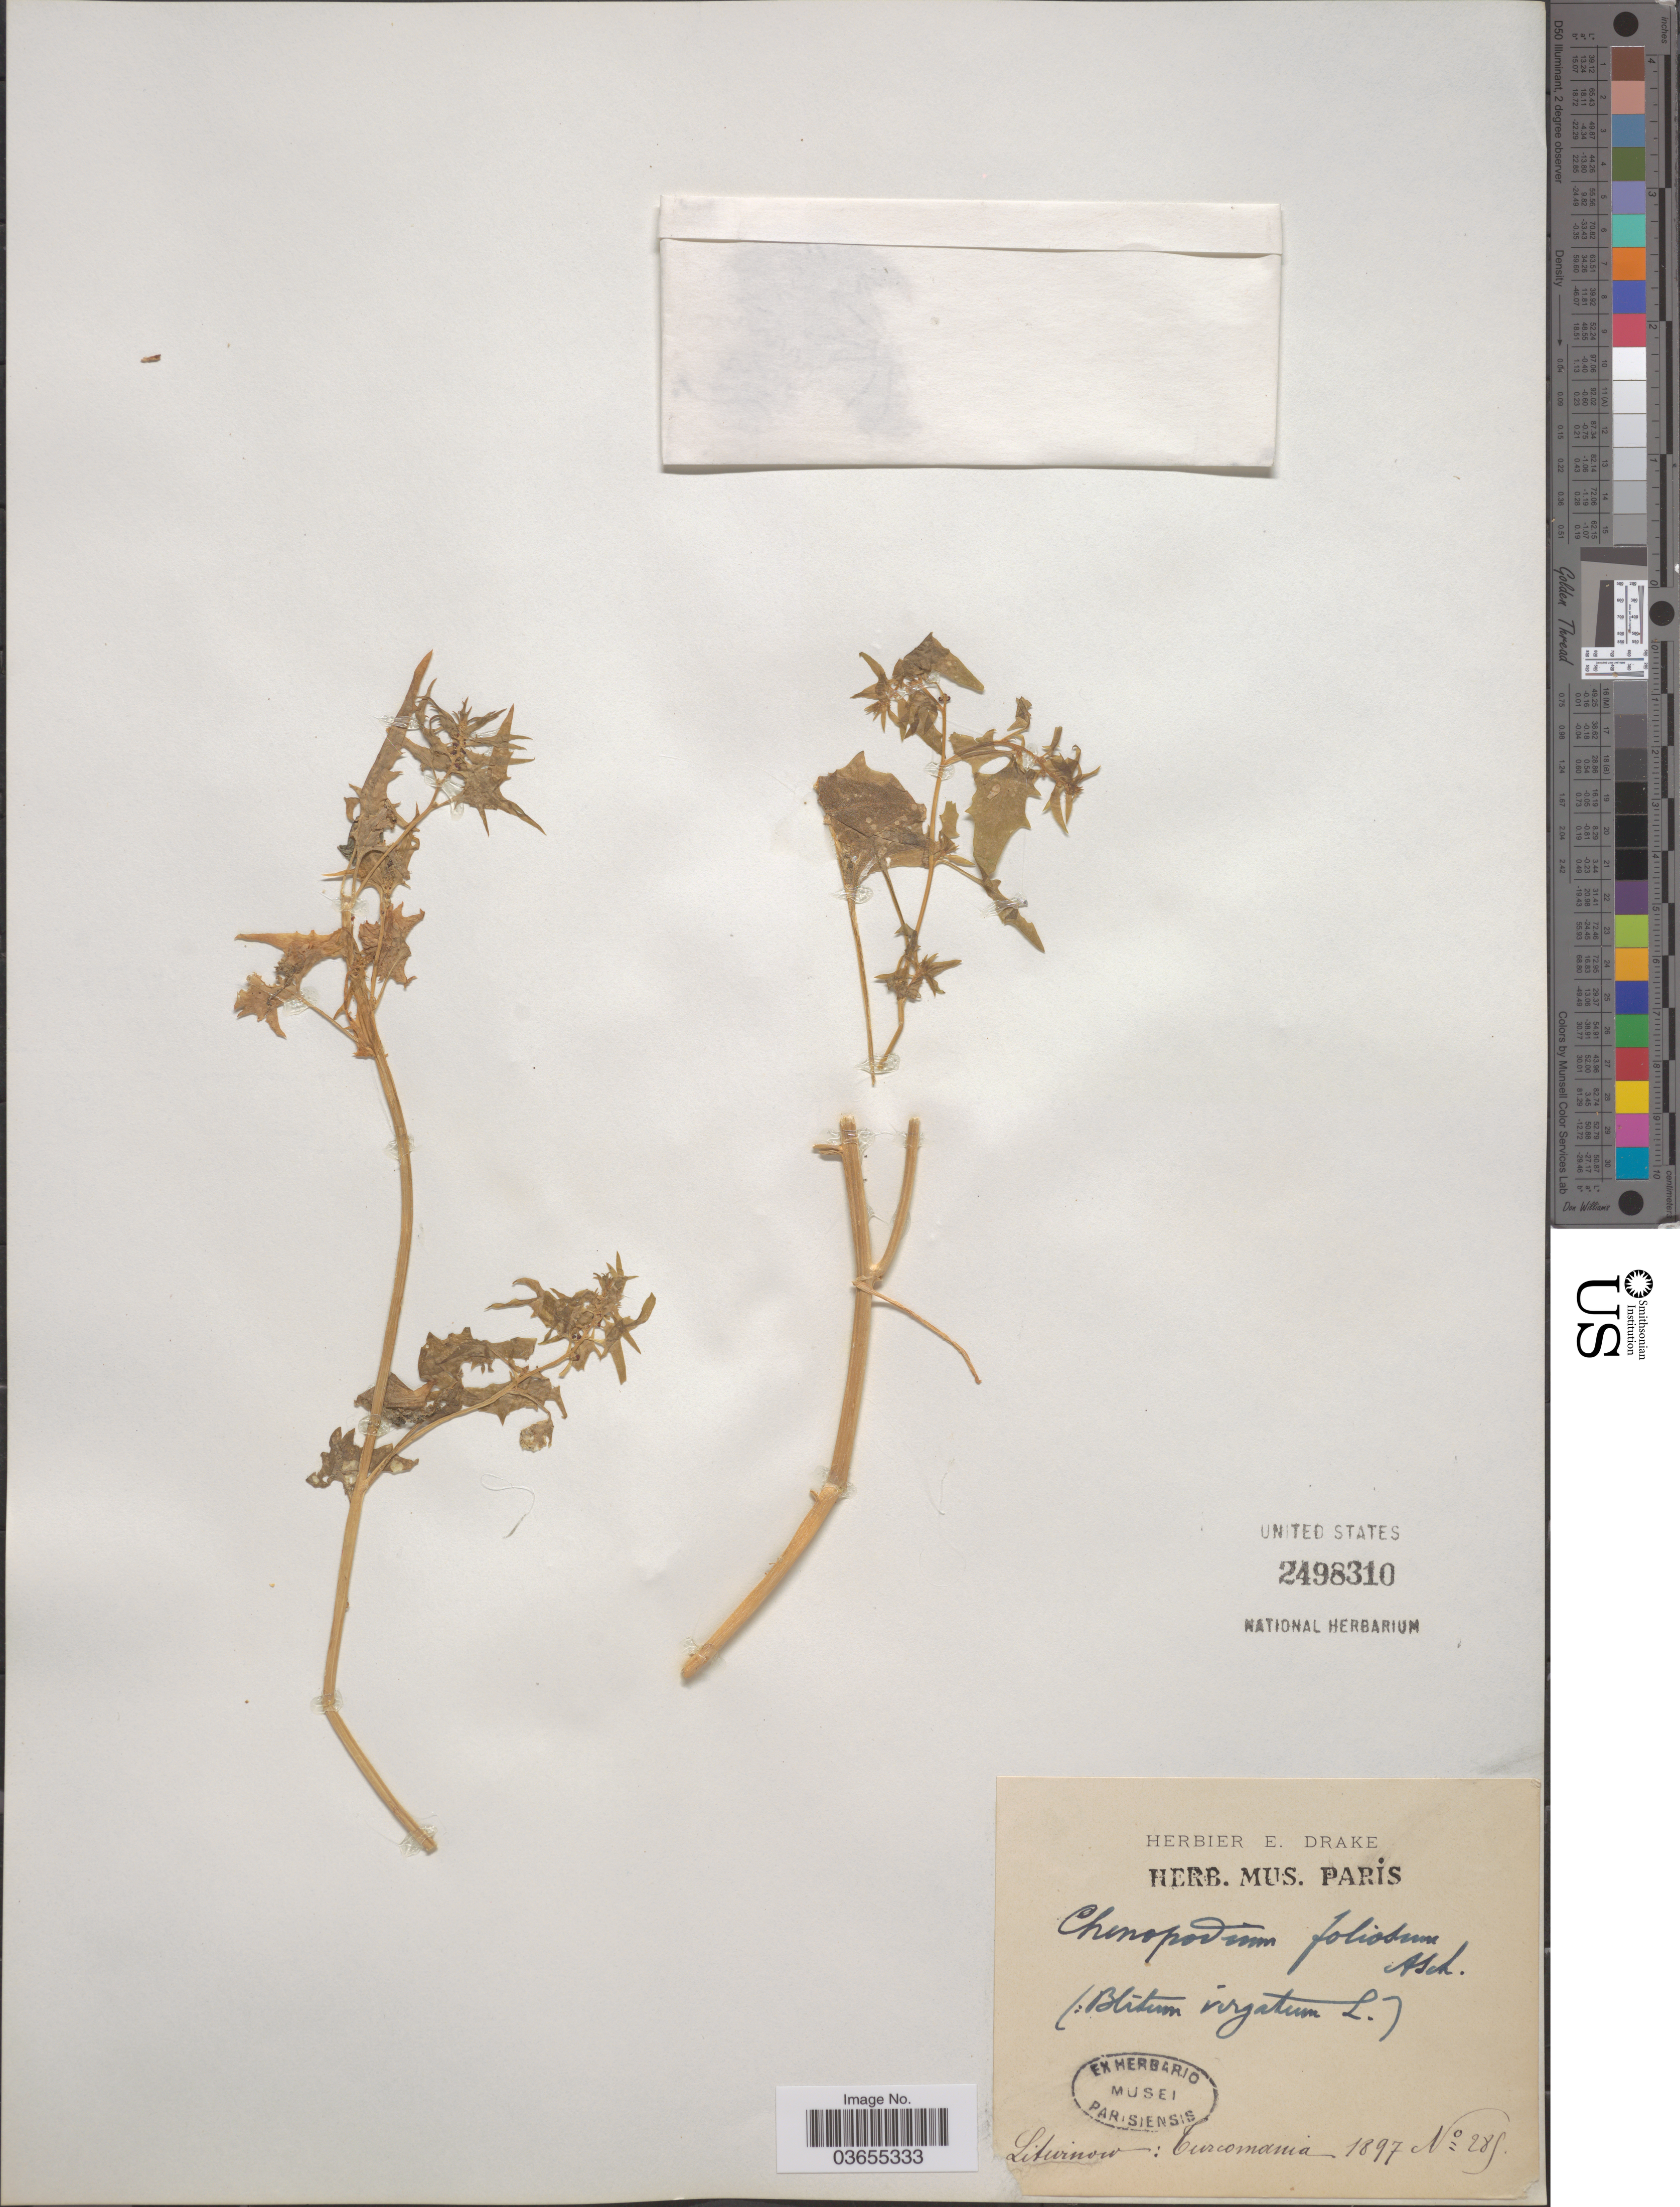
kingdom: Plantae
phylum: Tracheophyta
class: Magnoliopsida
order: Caryophyllales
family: Amaranthaceae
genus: Chenopodium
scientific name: Chenopodium foliosum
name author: Asch.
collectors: Litwinow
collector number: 285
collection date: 1897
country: Turkmenistan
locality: Turcomania.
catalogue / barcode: US 2498310